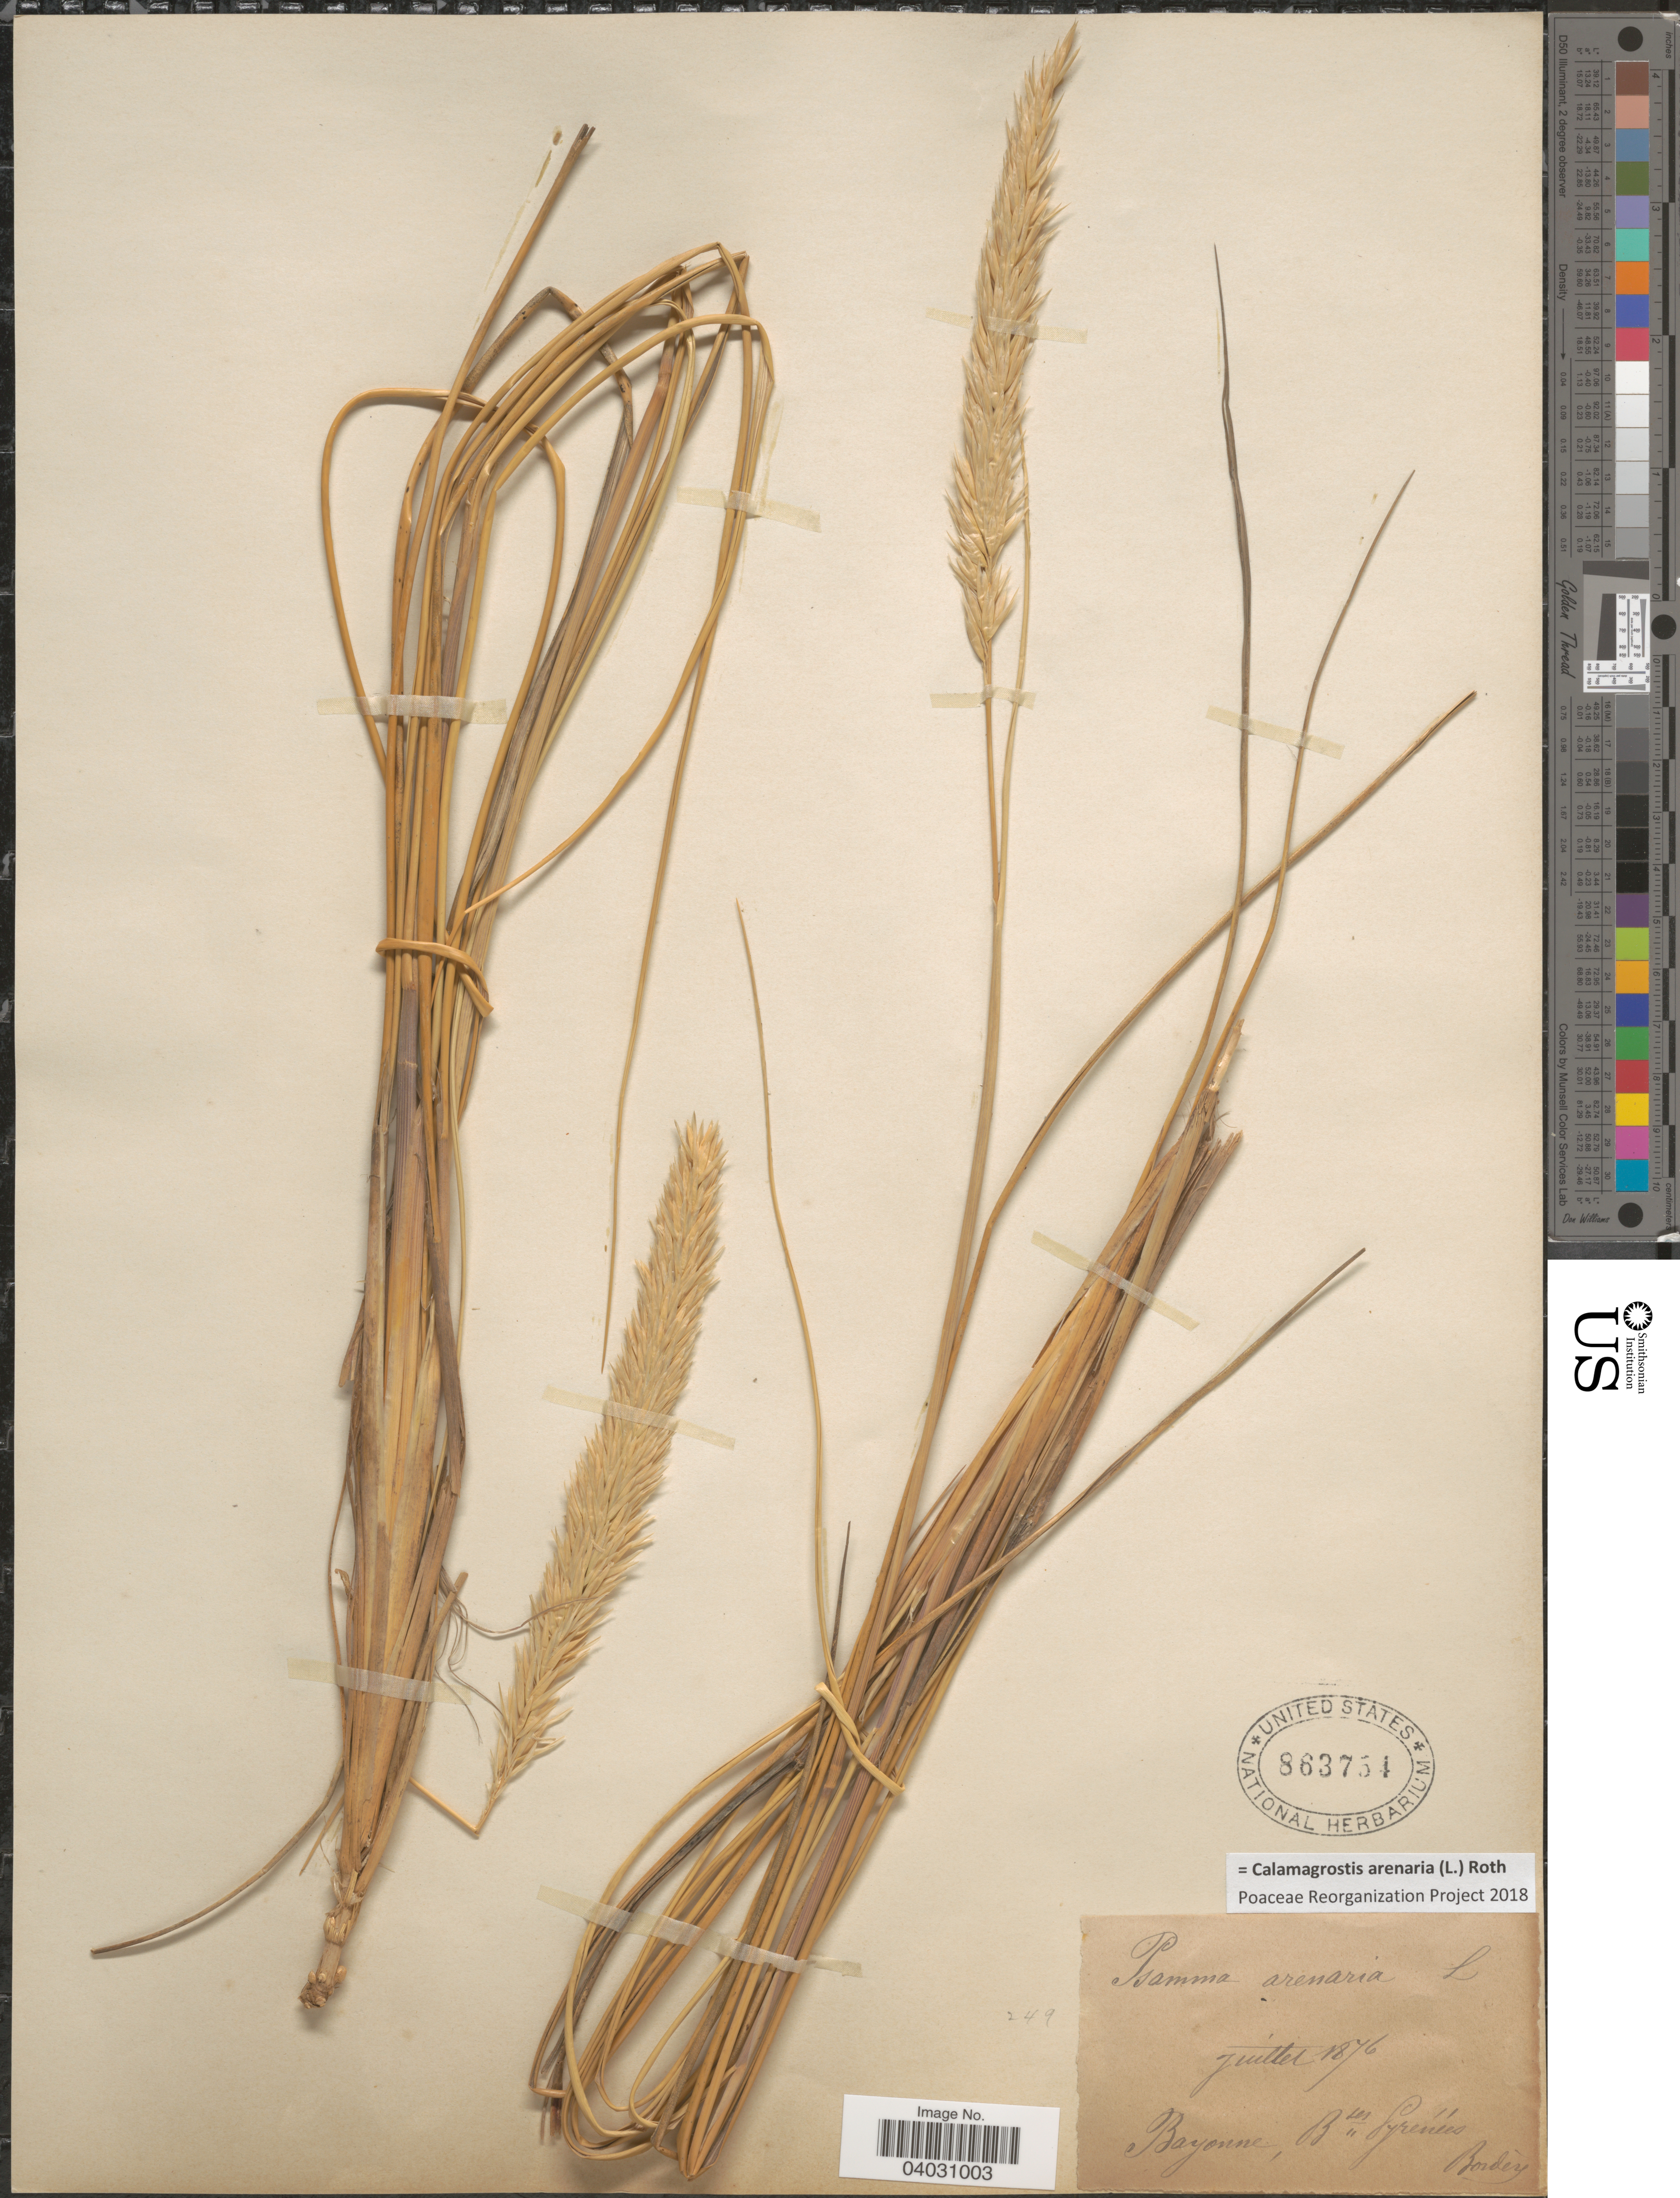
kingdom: Plantae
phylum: Tracheophyta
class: Liliopsida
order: Poales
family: Poaceae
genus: Calamagrostis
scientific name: Calamagrostis arenaria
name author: (L.) Roth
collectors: -. Bordère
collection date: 1876-07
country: France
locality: Bayonne, Rtes Pyrénées.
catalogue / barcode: US 863754